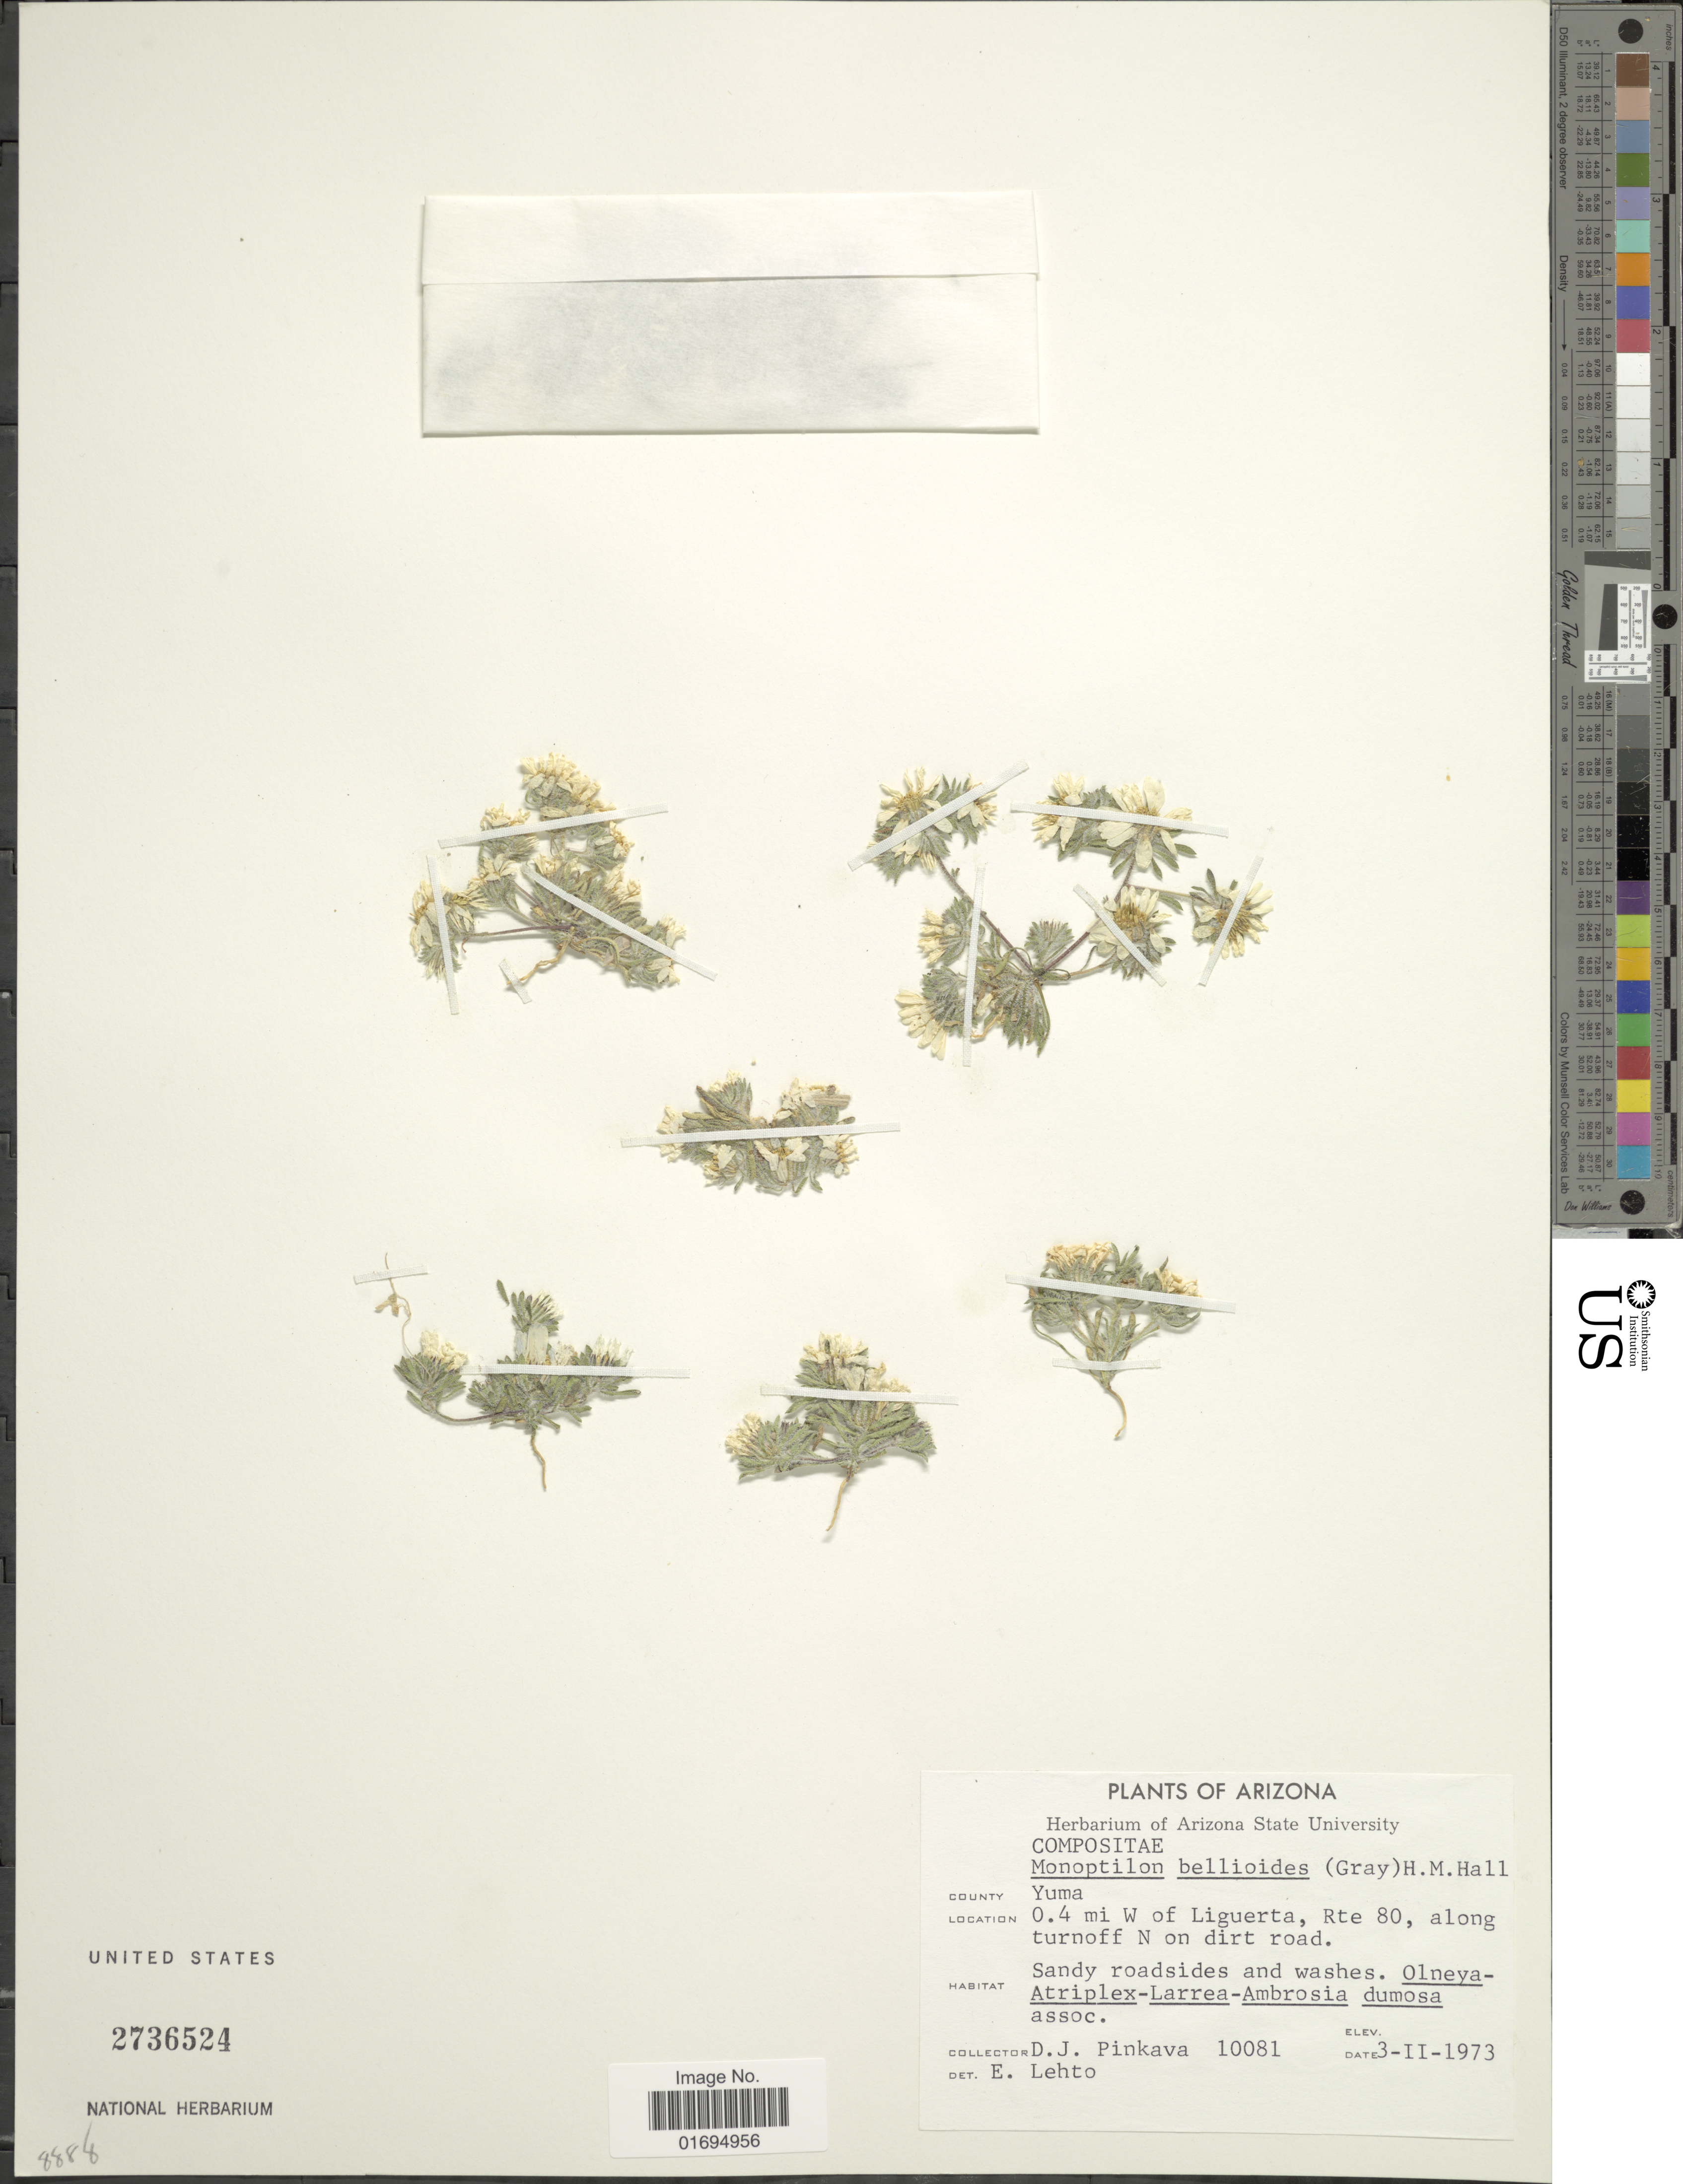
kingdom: Plantae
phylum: Tracheophyta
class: Magnoliopsida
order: Asterales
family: Asteraceae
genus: Monoptilon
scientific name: Monoptilon bellioides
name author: (A. Gray) H.M. Hall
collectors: D. J. Pinkava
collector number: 10081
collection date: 1973-02-03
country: United States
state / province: Arizona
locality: County Yuma, 0.4 mi W of Liguerta, Rte 80, along turnoff N on dirt road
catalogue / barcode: US 2736524